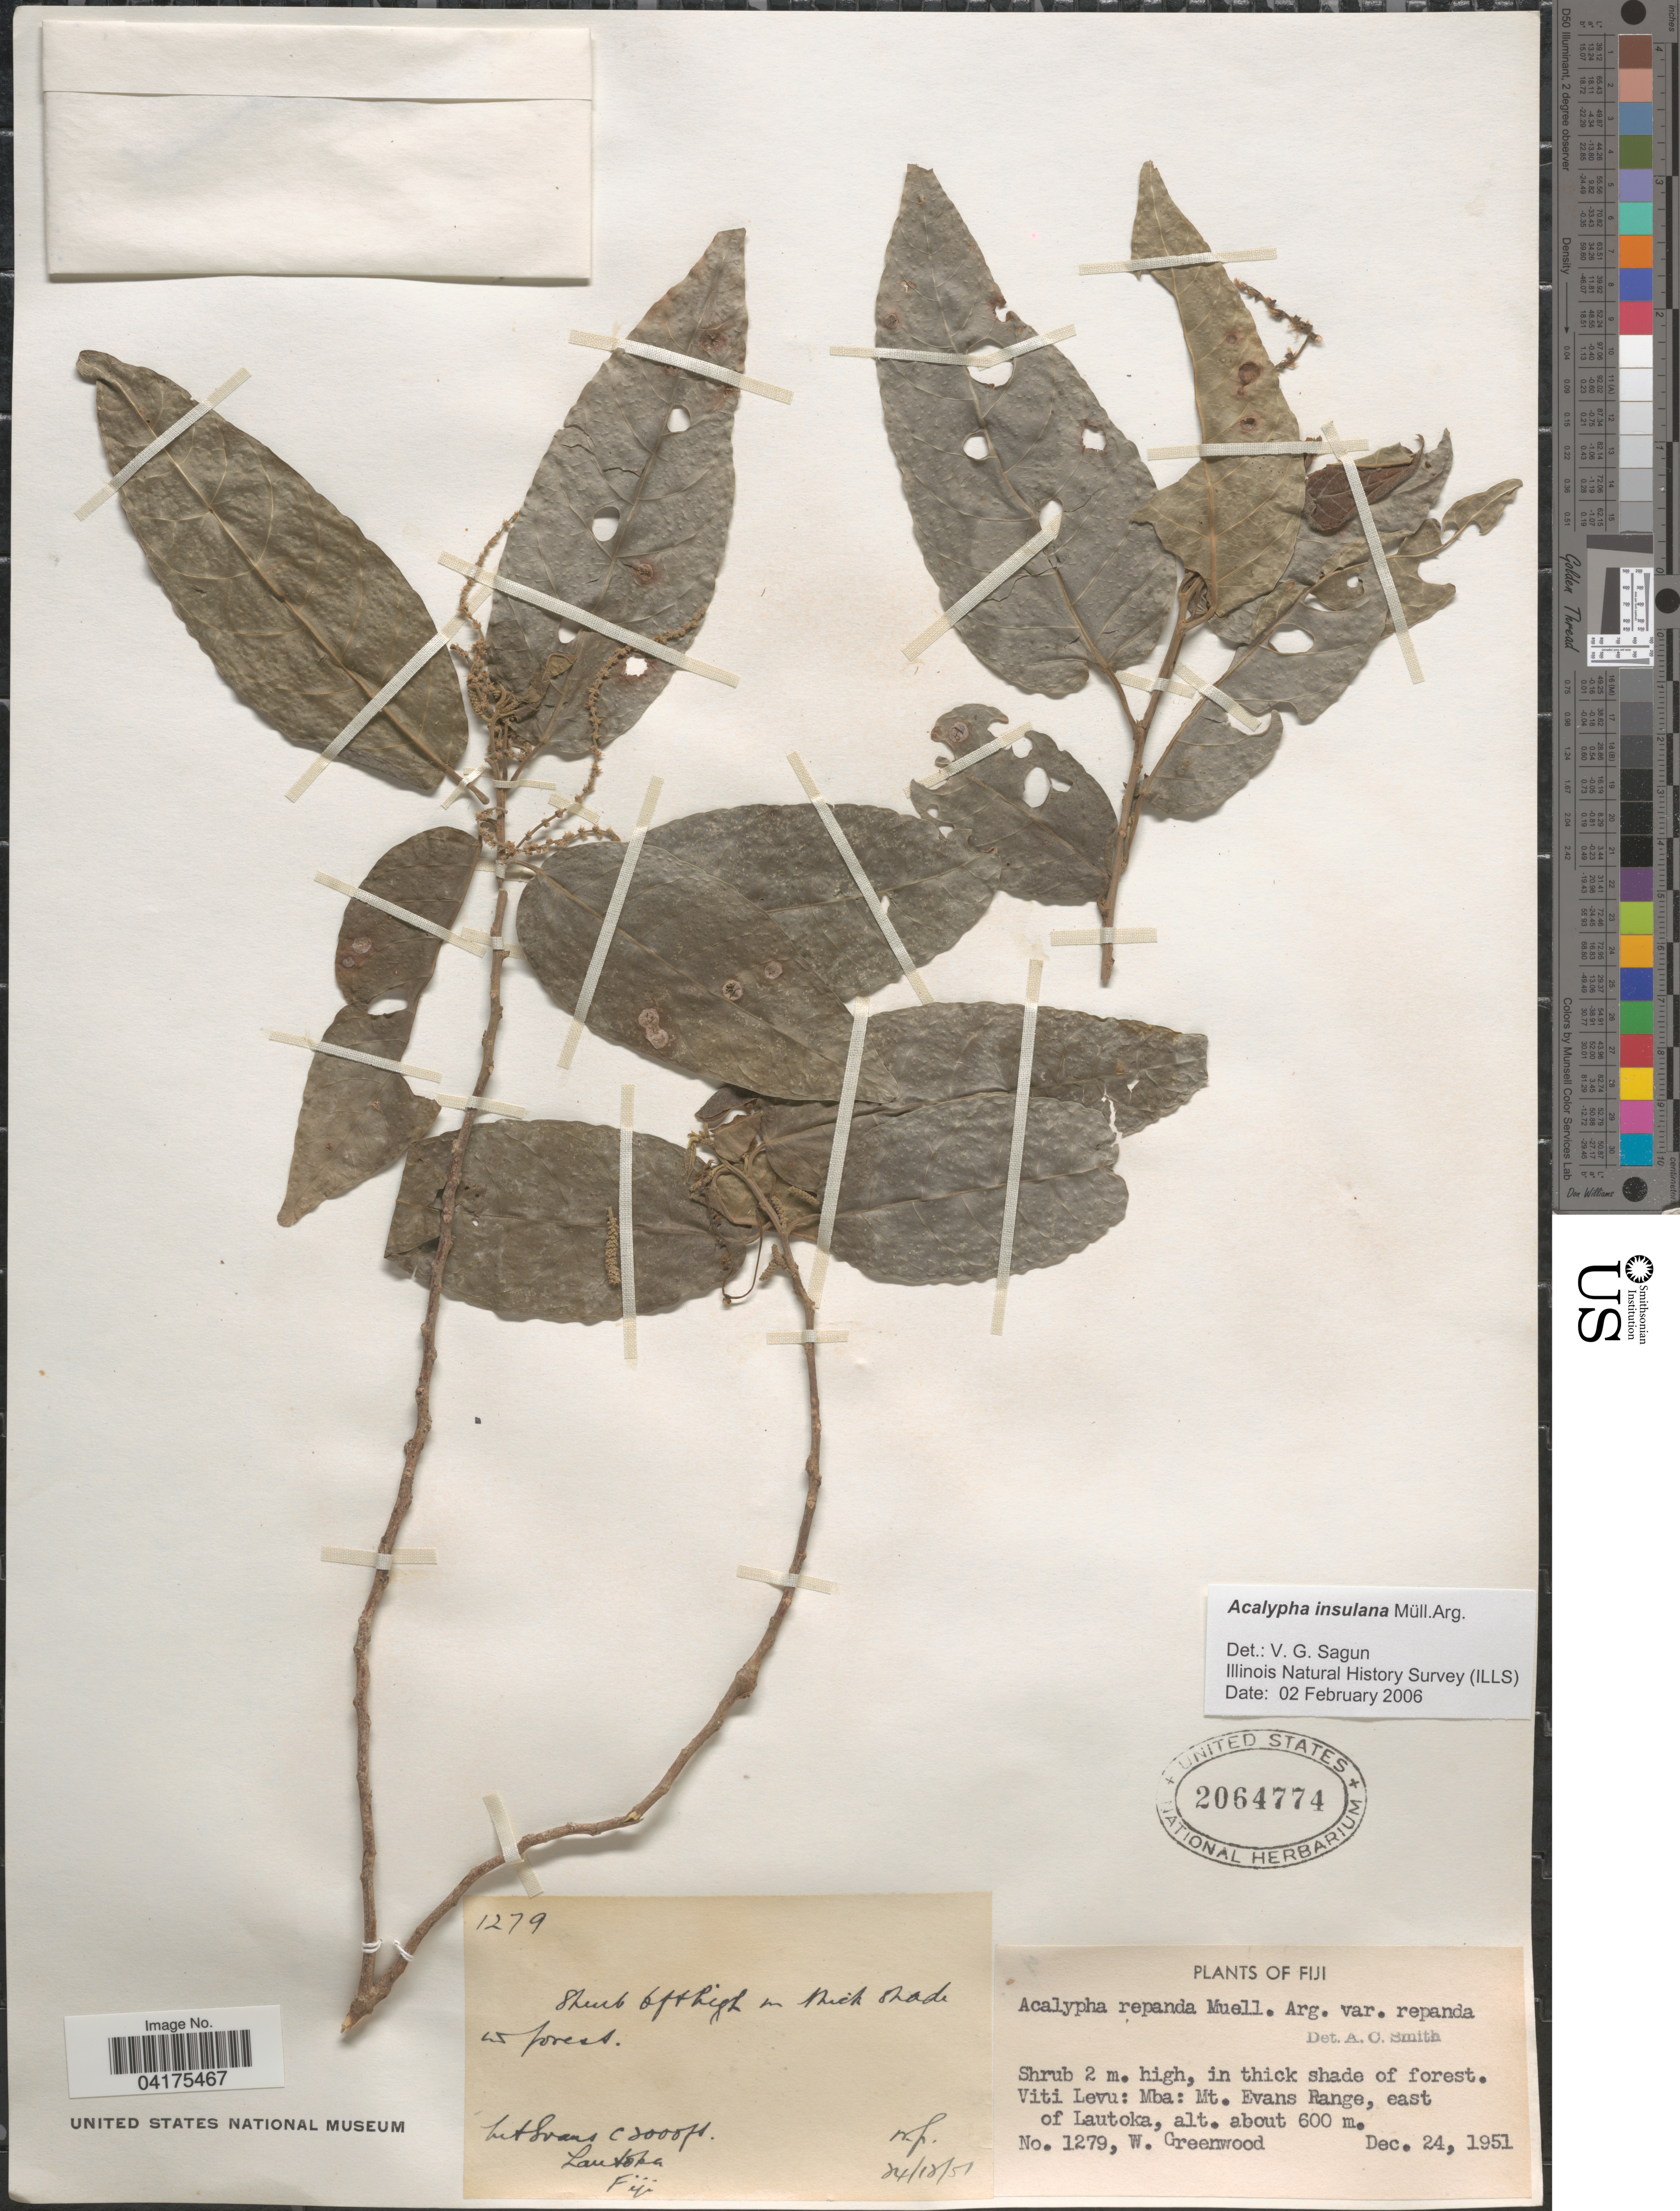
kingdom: Plantae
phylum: Tracheophyta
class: Magnoliopsida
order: Malpighiales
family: Euphorbiaceae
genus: Acalypha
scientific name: Acalypha insulana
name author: Müll. Arg.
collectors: W. Greenwood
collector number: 1279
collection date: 1951-12-24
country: Fiji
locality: Viti Levu: Mba: Mt. Evans Range, east of Lautoka.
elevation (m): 600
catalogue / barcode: US 2064774